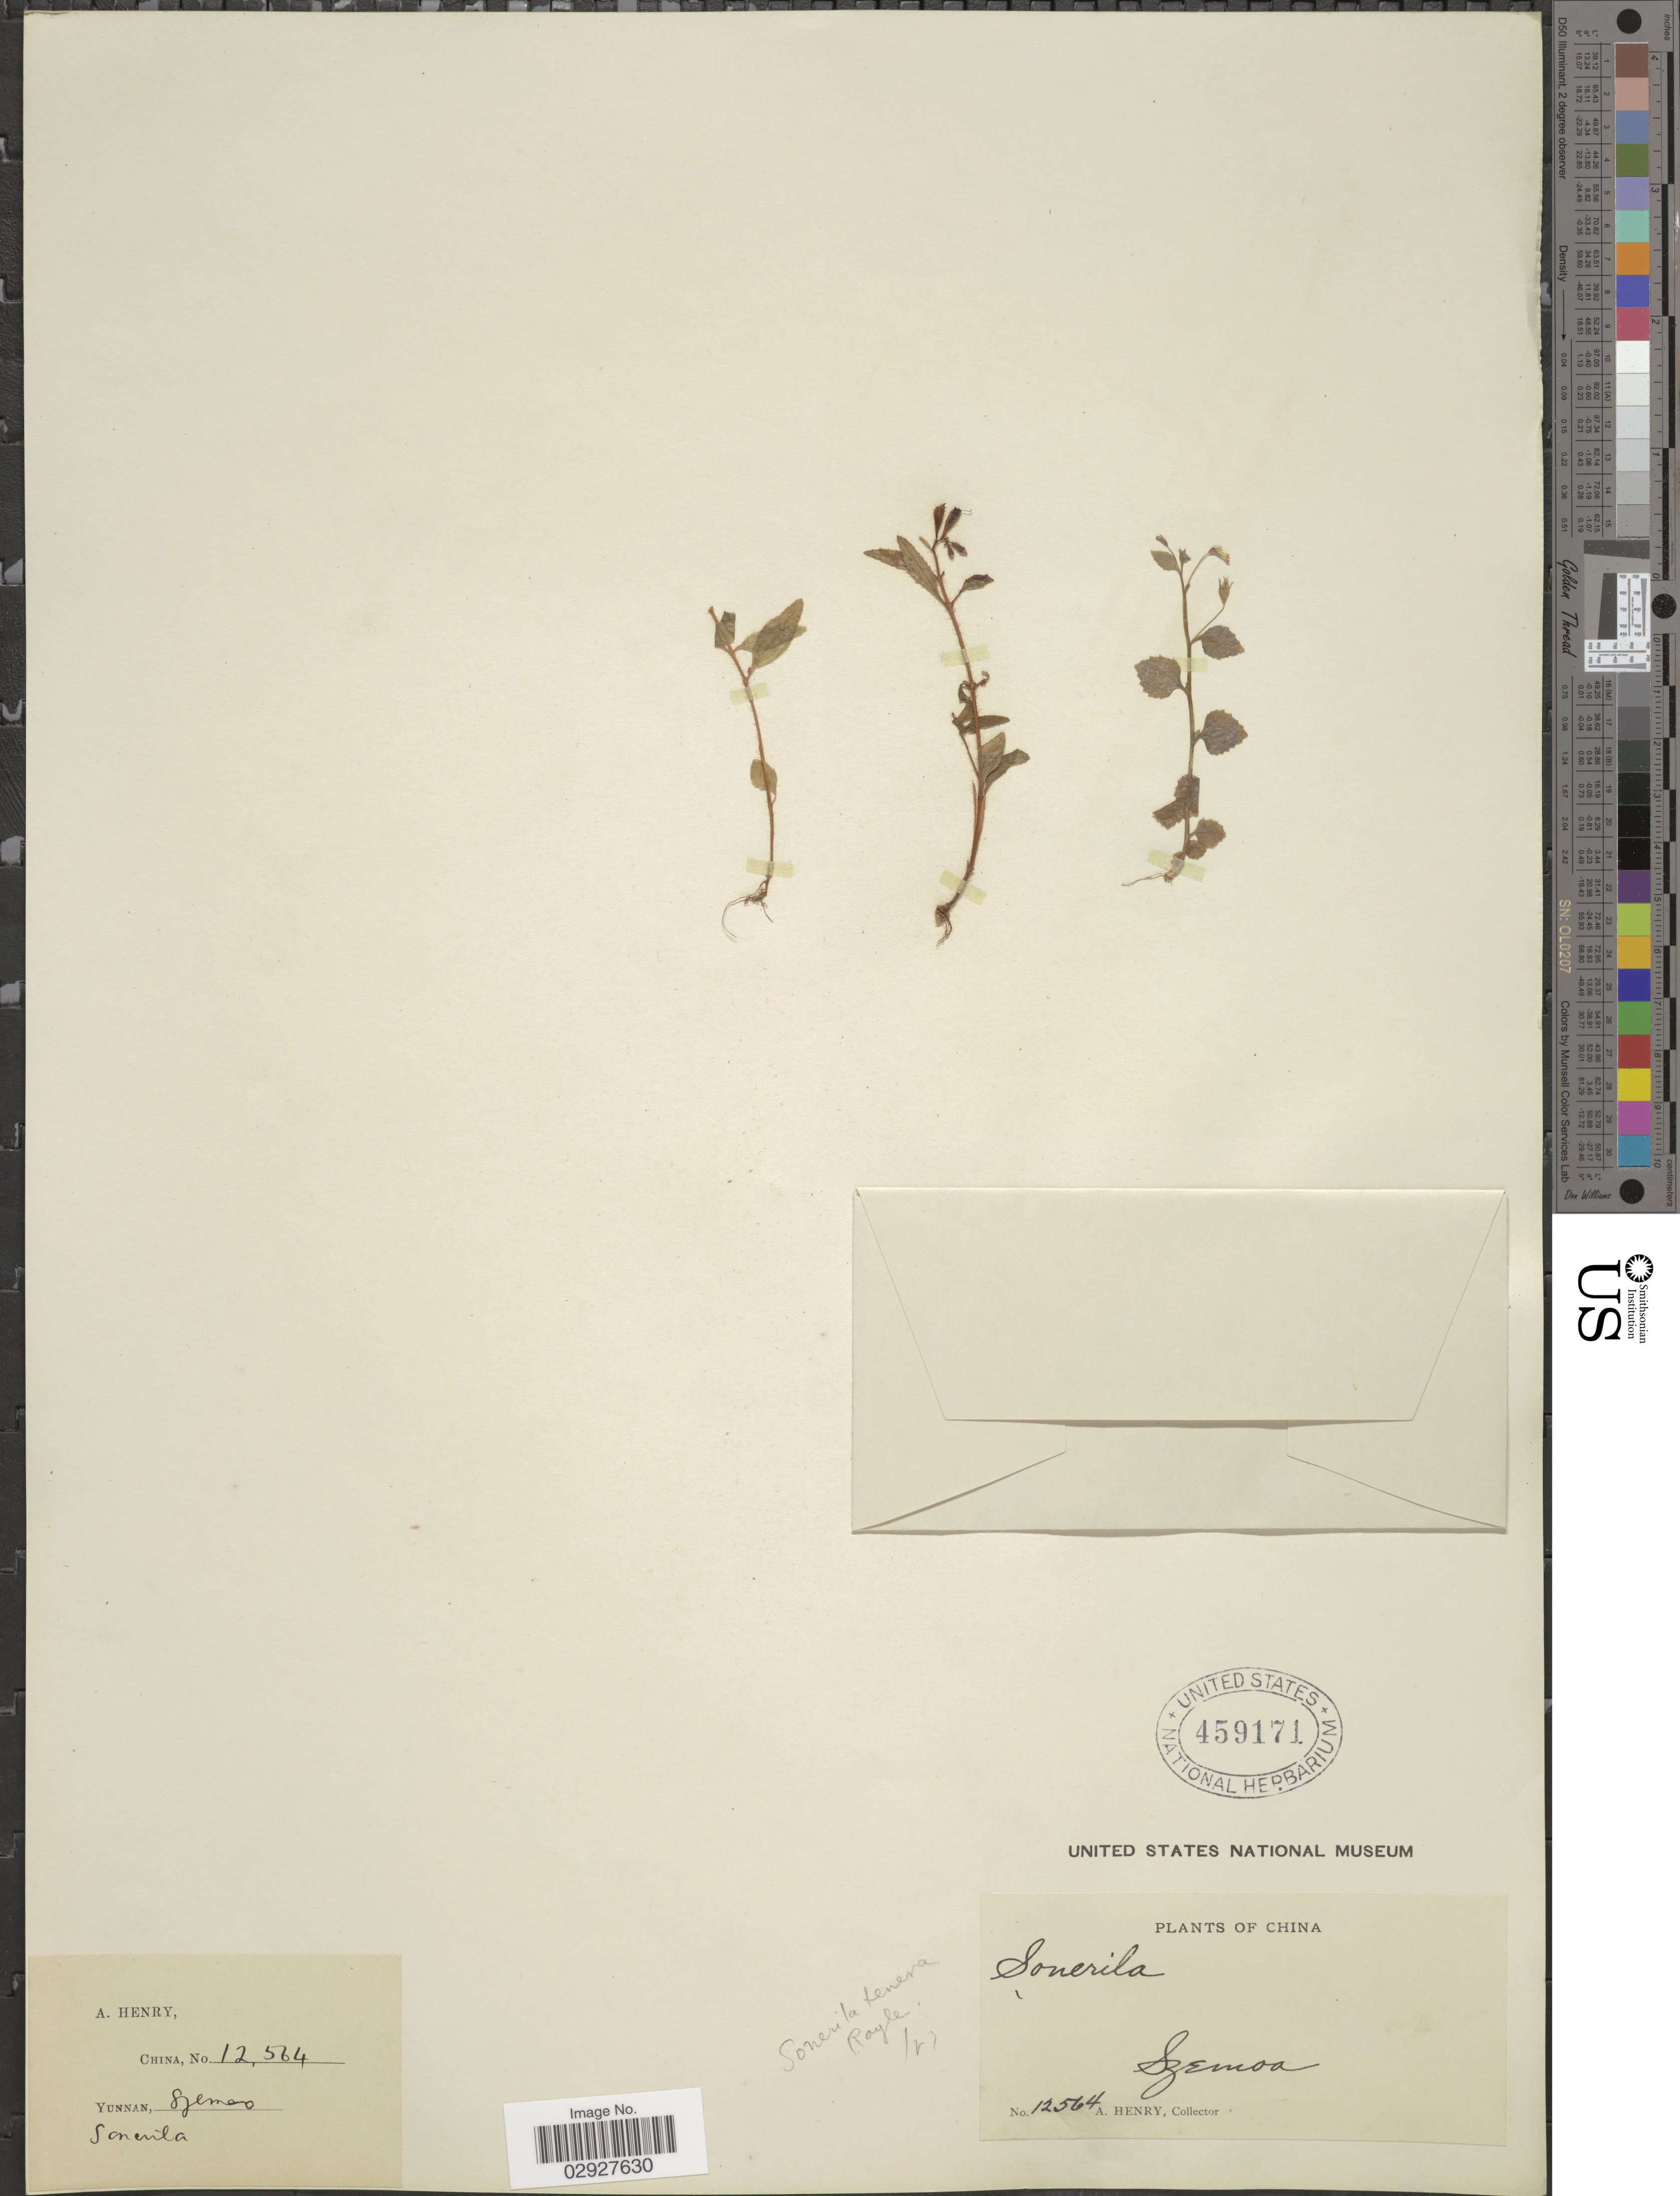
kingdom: Plantae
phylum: Tracheophyta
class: Magnoliopsida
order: Myrtales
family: Melastomataceae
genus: Sonerila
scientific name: Sonerila tenera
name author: Royle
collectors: A. Henry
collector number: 12564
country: China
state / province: Yunnan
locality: Szemoa.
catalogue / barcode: US 459171